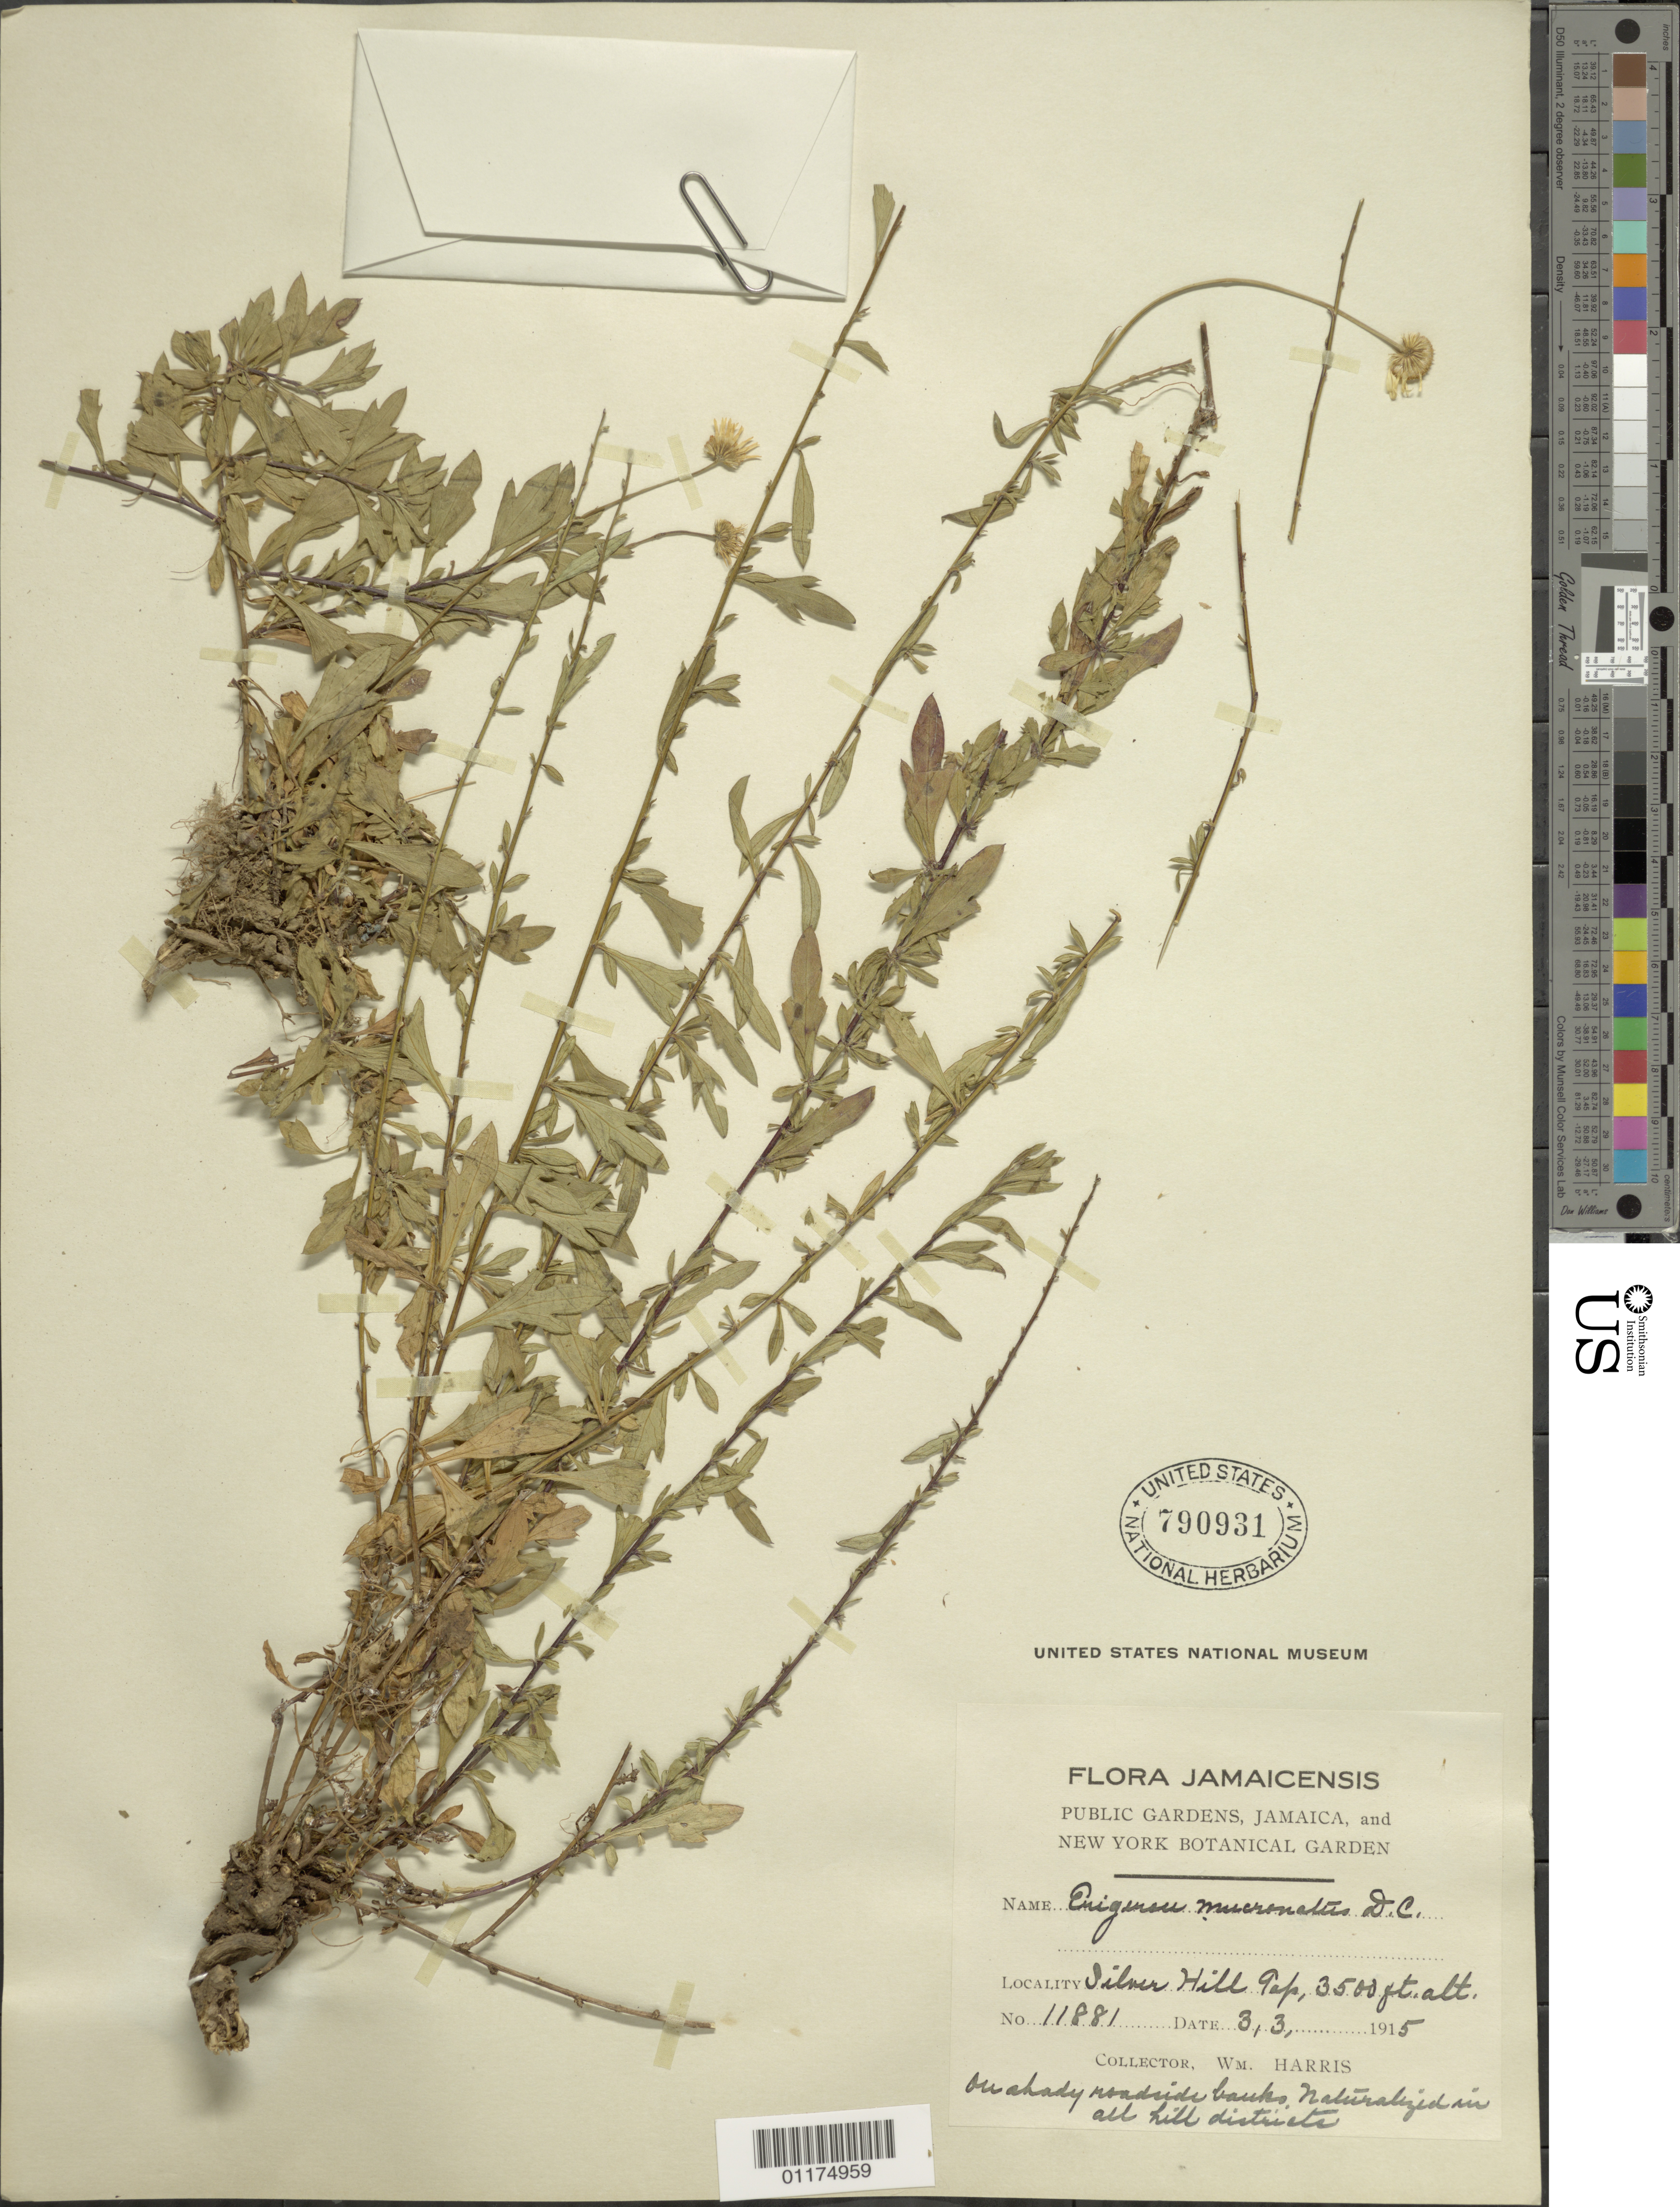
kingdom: Plantae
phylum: Tracheophyta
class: Magnoliopsida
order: Asterales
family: Asteraceae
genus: Erigeron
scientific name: Erigeron karvinskianus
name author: DC.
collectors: W. H. Harris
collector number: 11881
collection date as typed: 03 Mar 1915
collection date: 1915-03-03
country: Jamaica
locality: Silver Hill Gap,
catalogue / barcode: US 790931